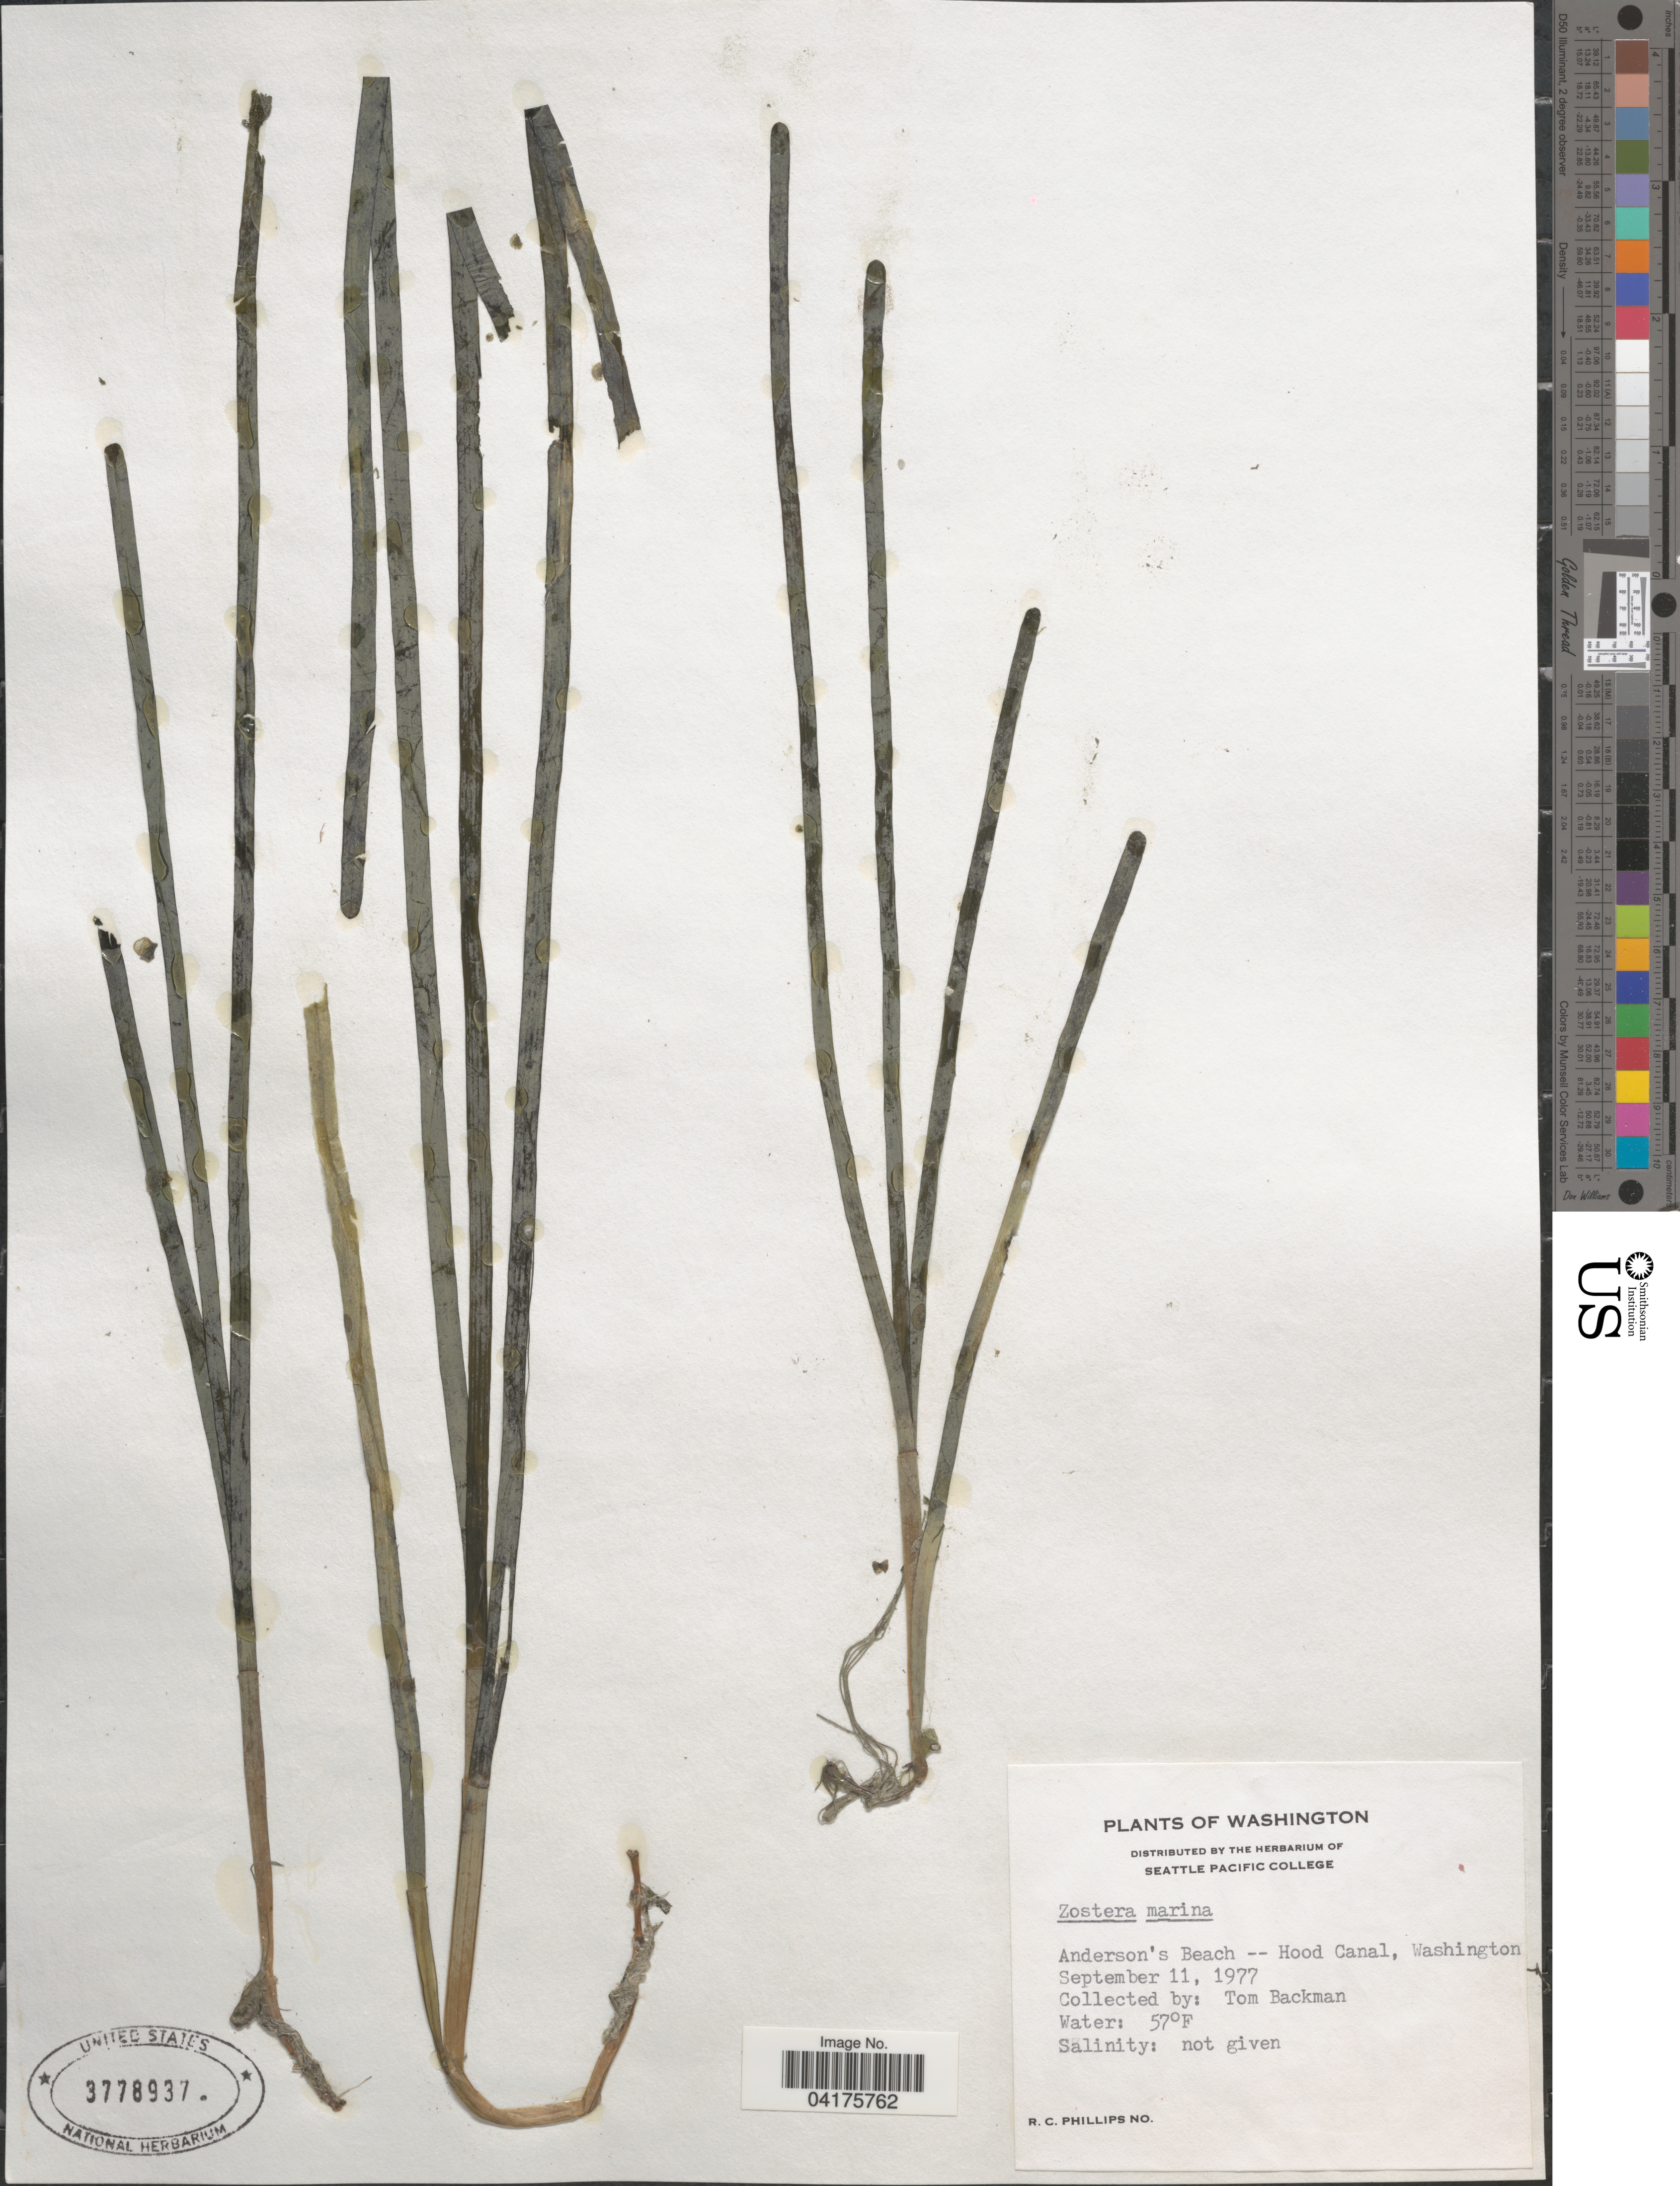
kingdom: Plantae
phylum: Tracheophyta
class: Liliopsida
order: Alismatales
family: Zosteraceae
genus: Zostera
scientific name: Zostera marina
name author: L.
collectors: T. Backman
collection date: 1977-09-11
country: United States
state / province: Washington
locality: Anderson's Beach -- Hood Canal.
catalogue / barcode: US 3778937